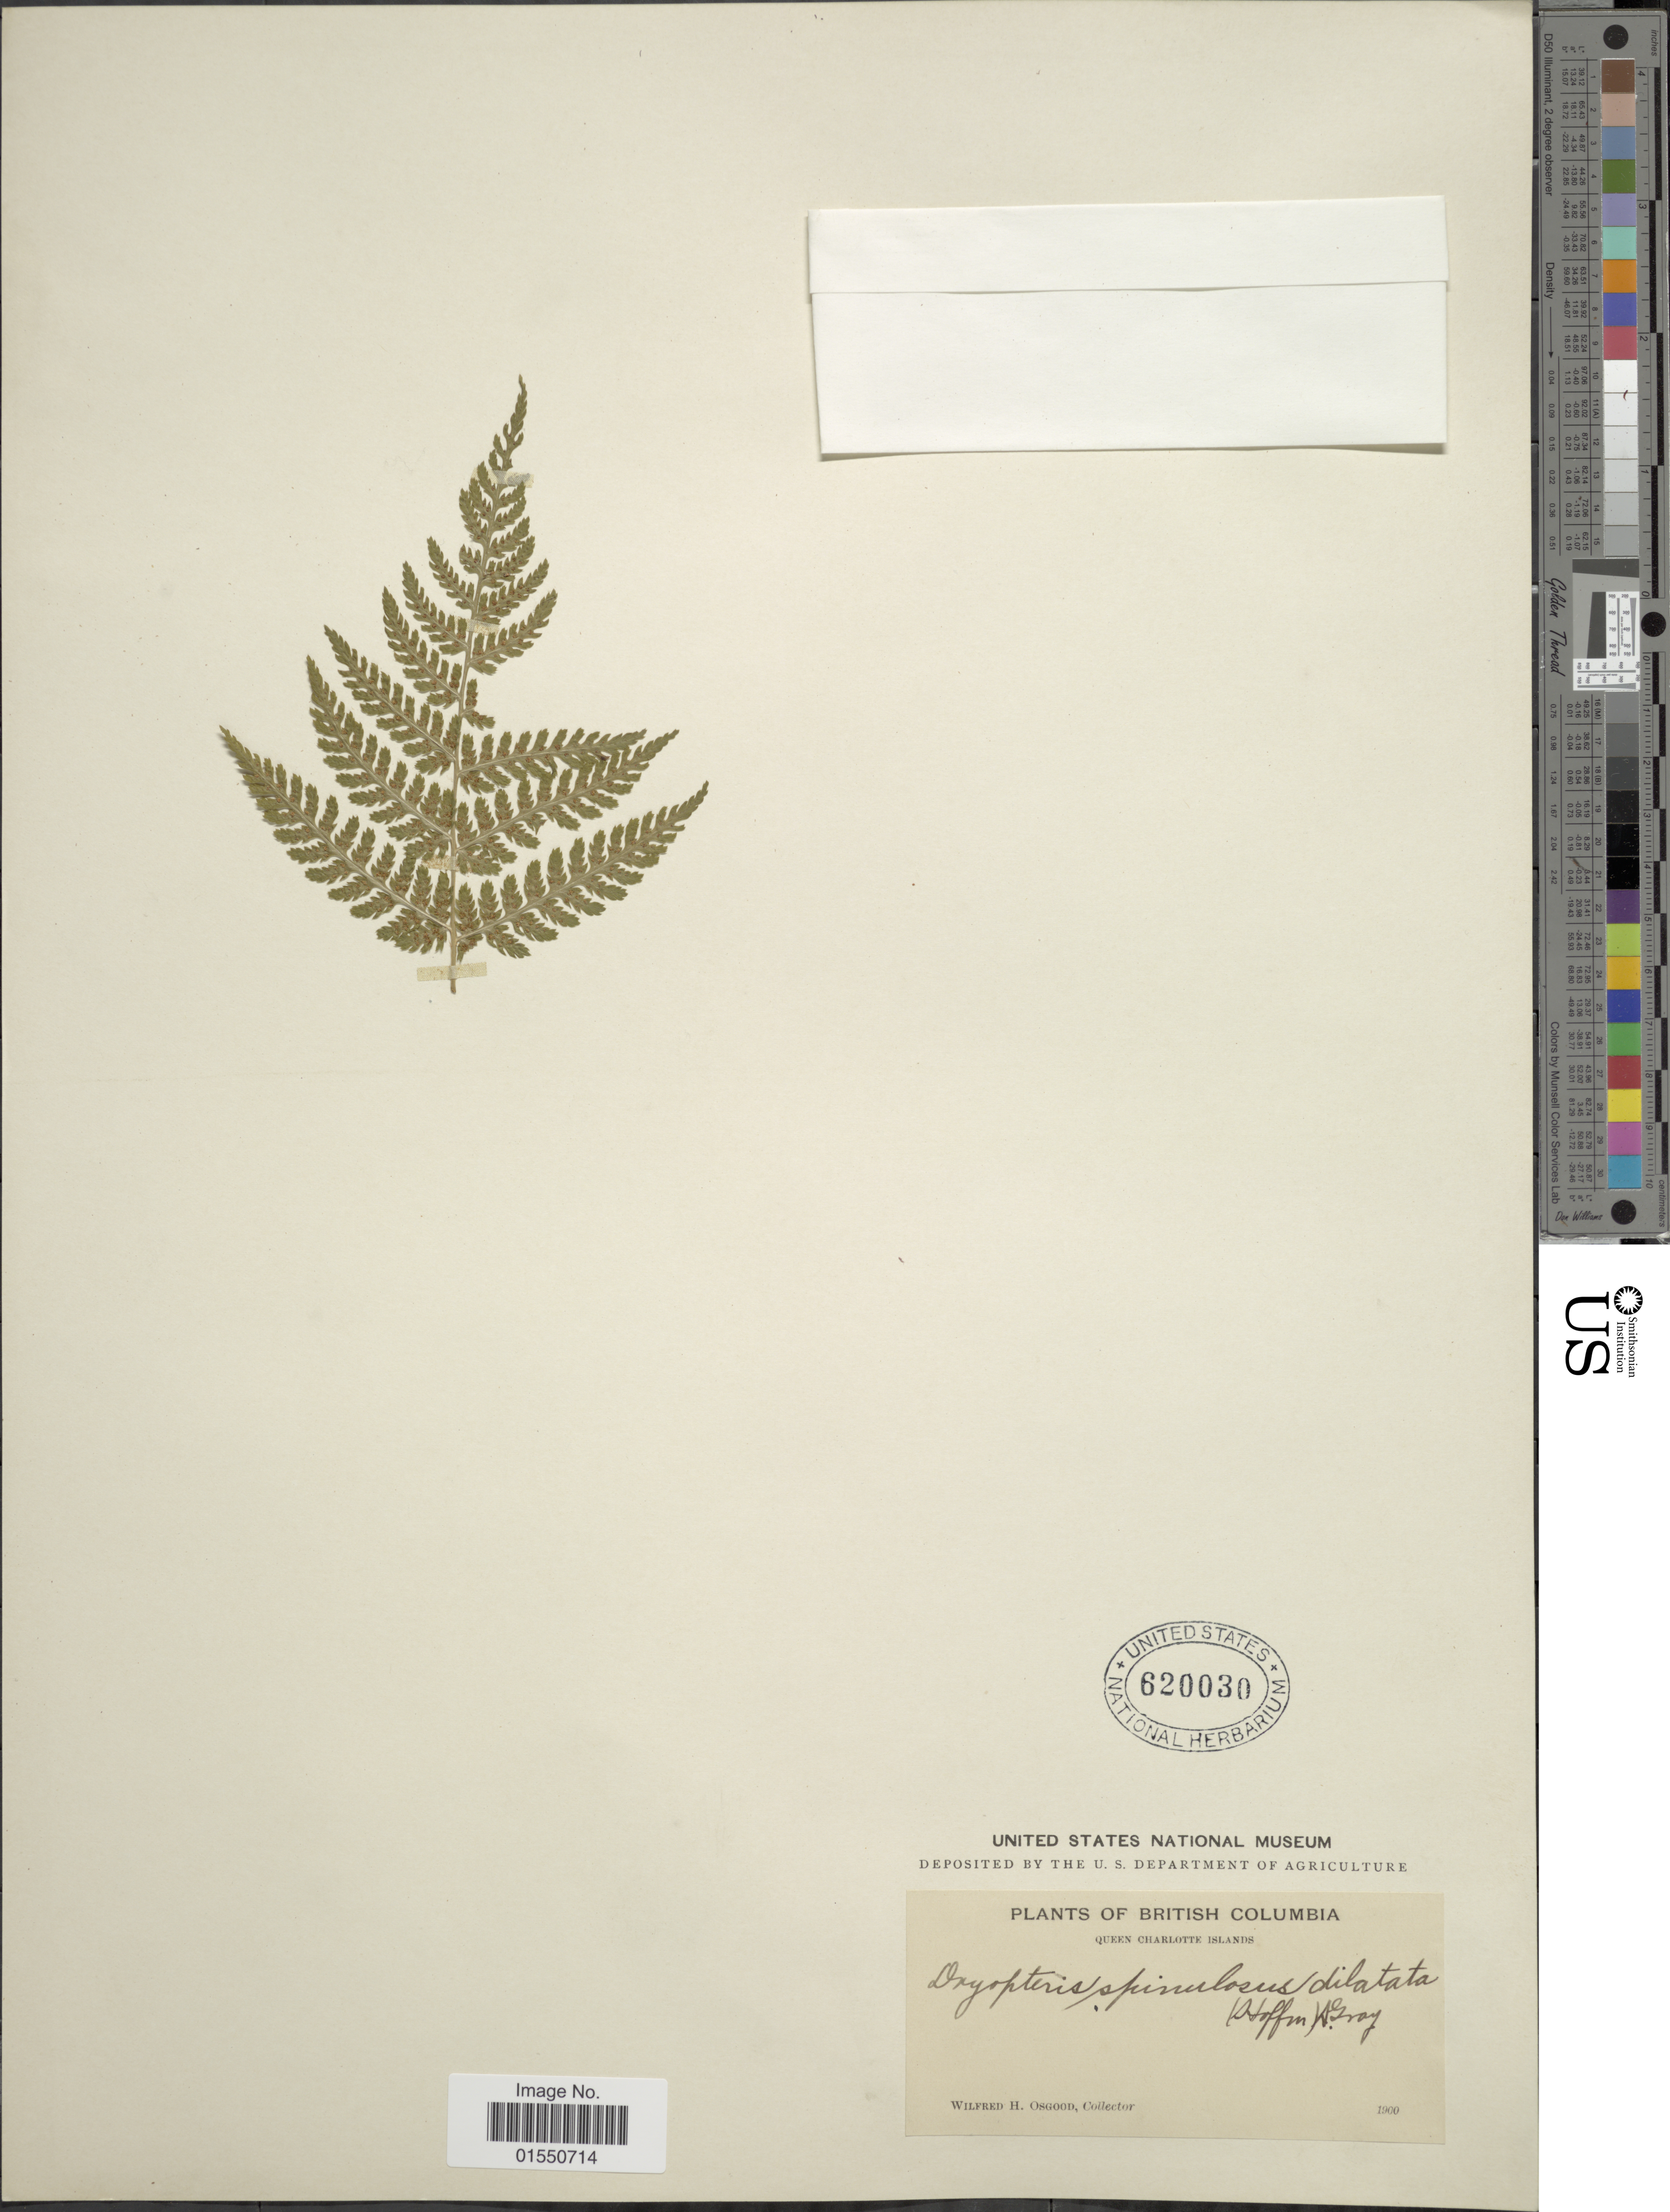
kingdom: Plantae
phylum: Tracheophyta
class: Polypodiopsida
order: Polypodiales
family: Dryopteridaceae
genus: Dryopteris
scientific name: Dryopteris expansa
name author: (C. Presl) Fraser-Jenk. & Jermy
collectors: W. Osgood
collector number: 1900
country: Canada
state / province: British Columbia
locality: Queen Charlotte Islands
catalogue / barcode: US 620030